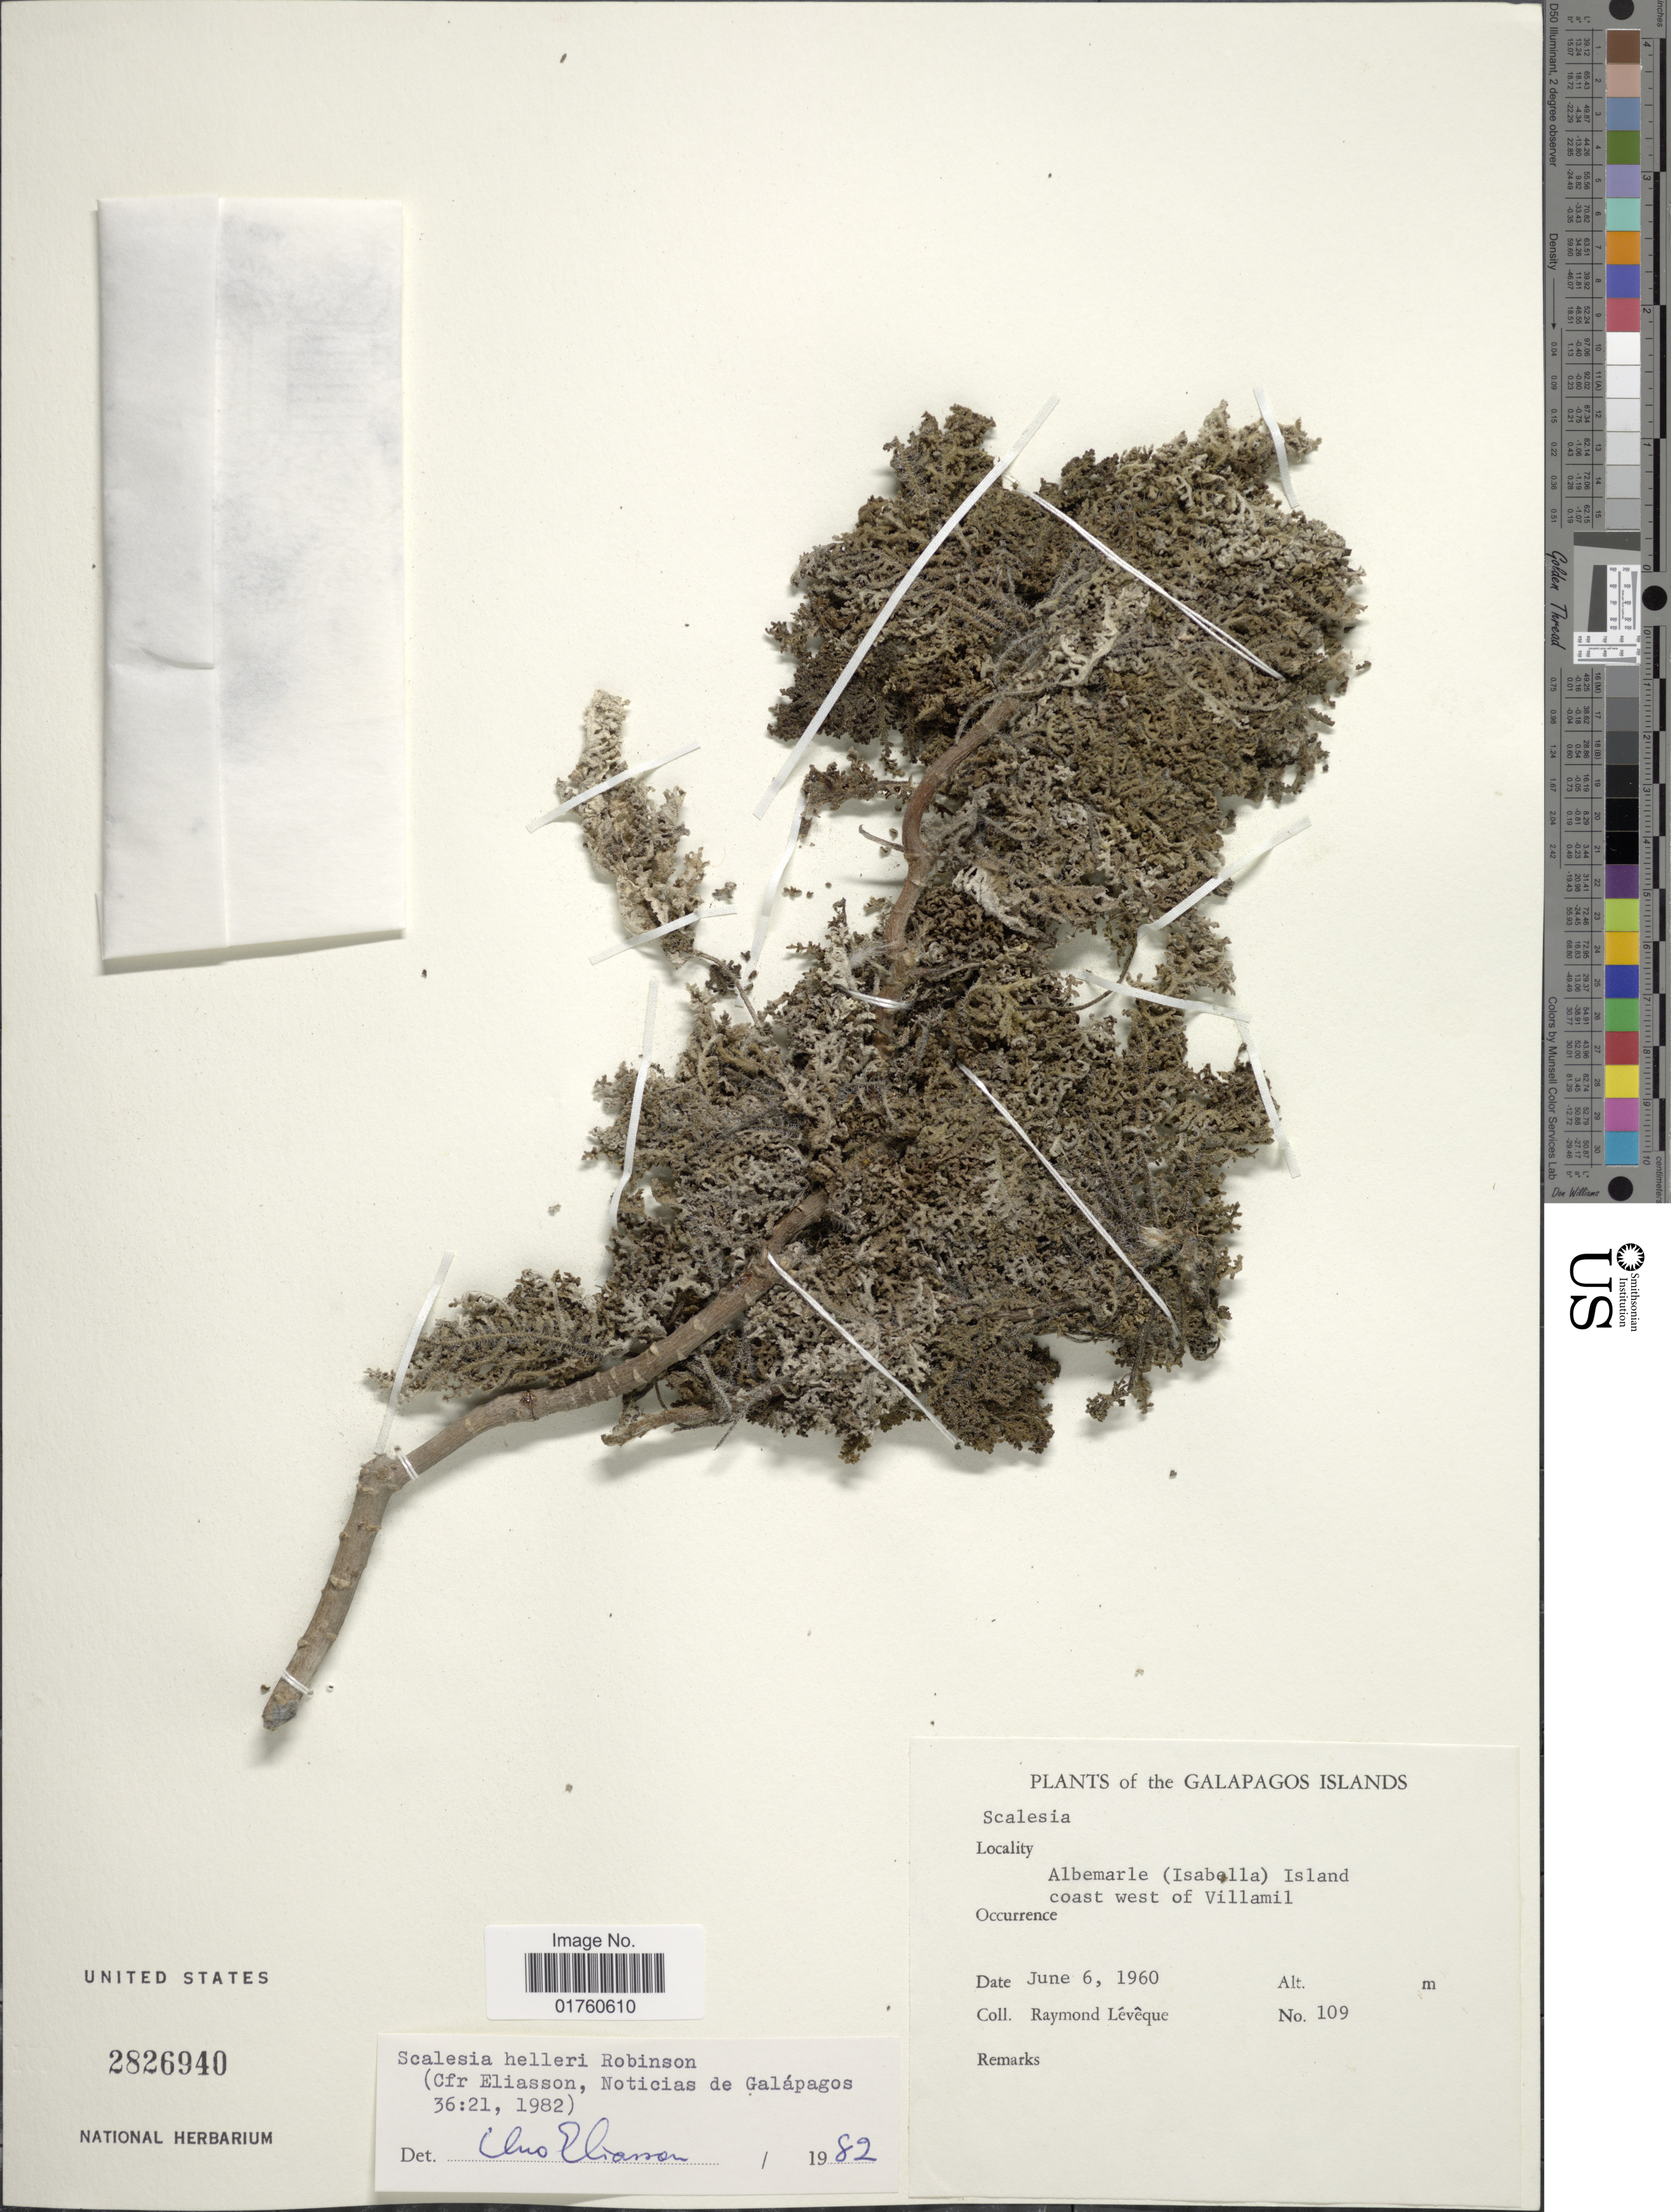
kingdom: Plantae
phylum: Tracheophyta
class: Magnoliopsida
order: Asterales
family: Asteraceae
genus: Scalesia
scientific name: Scalesia helleri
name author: B.L. Rob.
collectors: R. Lévêque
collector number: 109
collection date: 1960-06-06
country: Ecuador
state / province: Colón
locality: The Galapagos Islands, Albemarle (Isabella) Island coast west of Villamil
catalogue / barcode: US 2826940